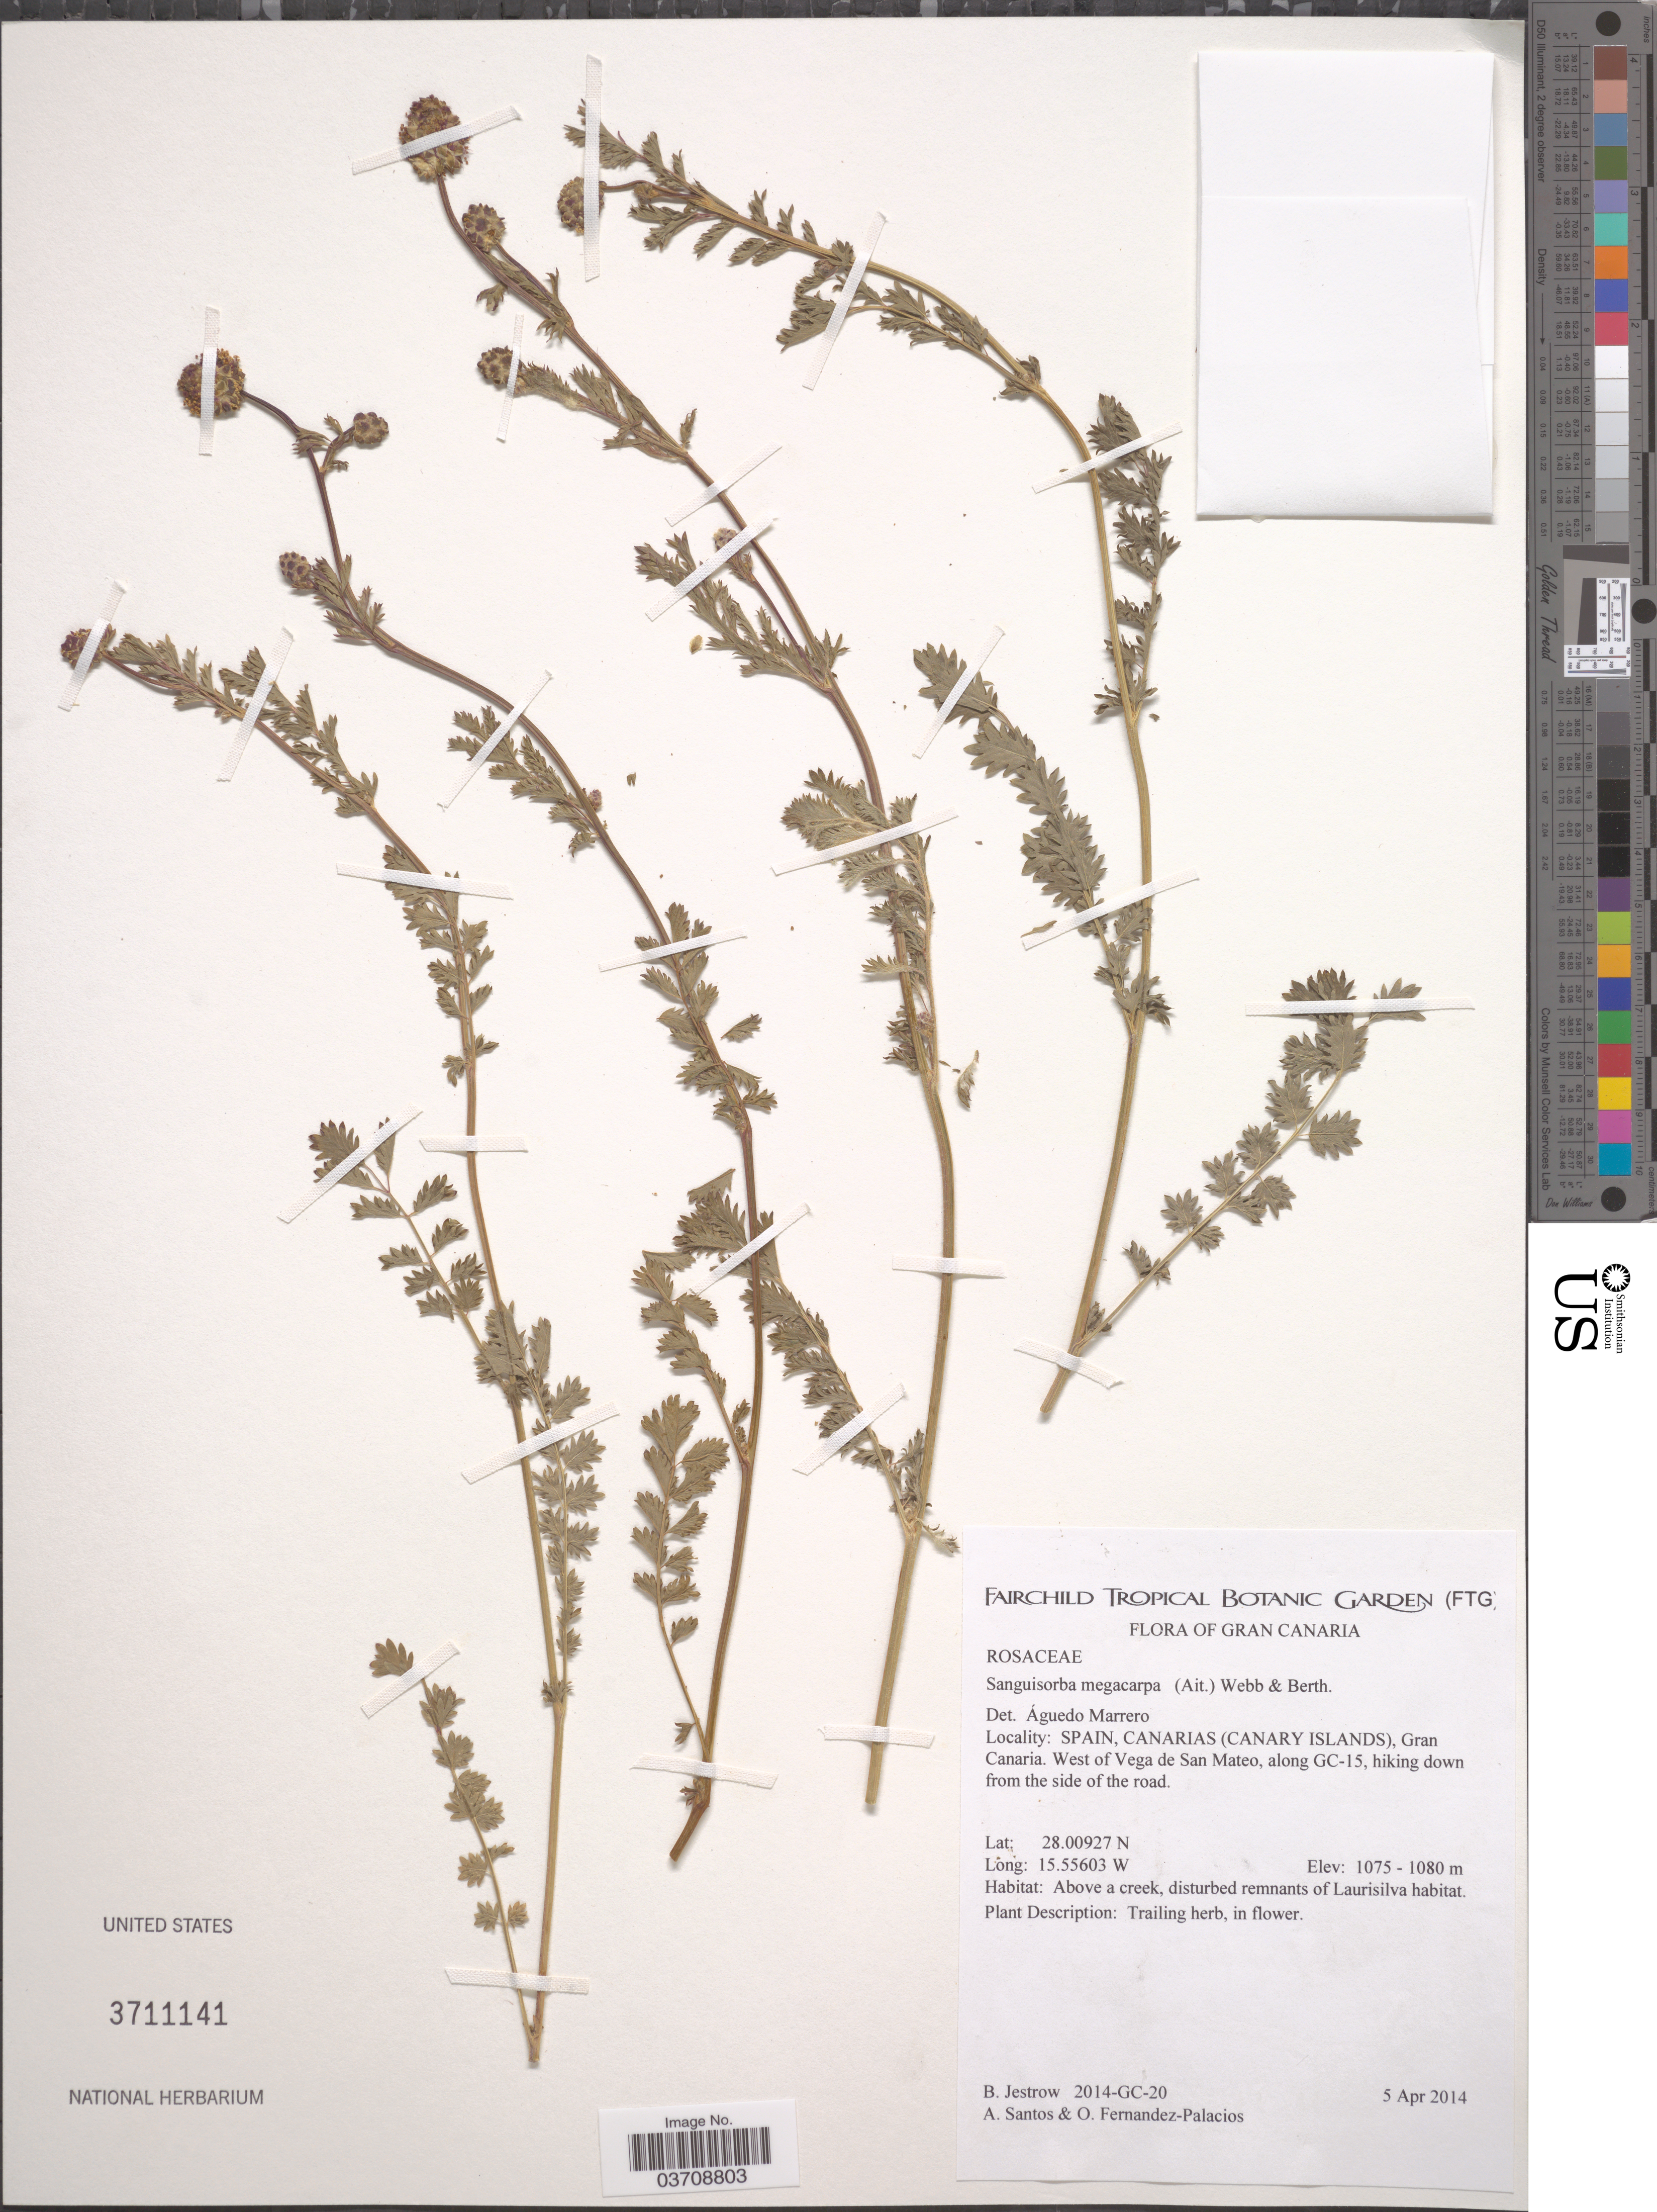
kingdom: Plantae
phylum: Tracheophyta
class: Magnoliopsida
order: Rosales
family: Rosaceae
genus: Sanguisorba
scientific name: Sanguisorba megacarpa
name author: (Lowe) Muñoz Garm. & C. Navarro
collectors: B. Jestrow, A. Santos & O. Fernandez-Palacios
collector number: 2014-GC-20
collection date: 2014-04-05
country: Spain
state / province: Canarias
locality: (Canary Islands), Gran Canaria. West of Vega de San Mateo, along GC-15, hiking down from the side of the road.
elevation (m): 1075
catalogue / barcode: US 3711141